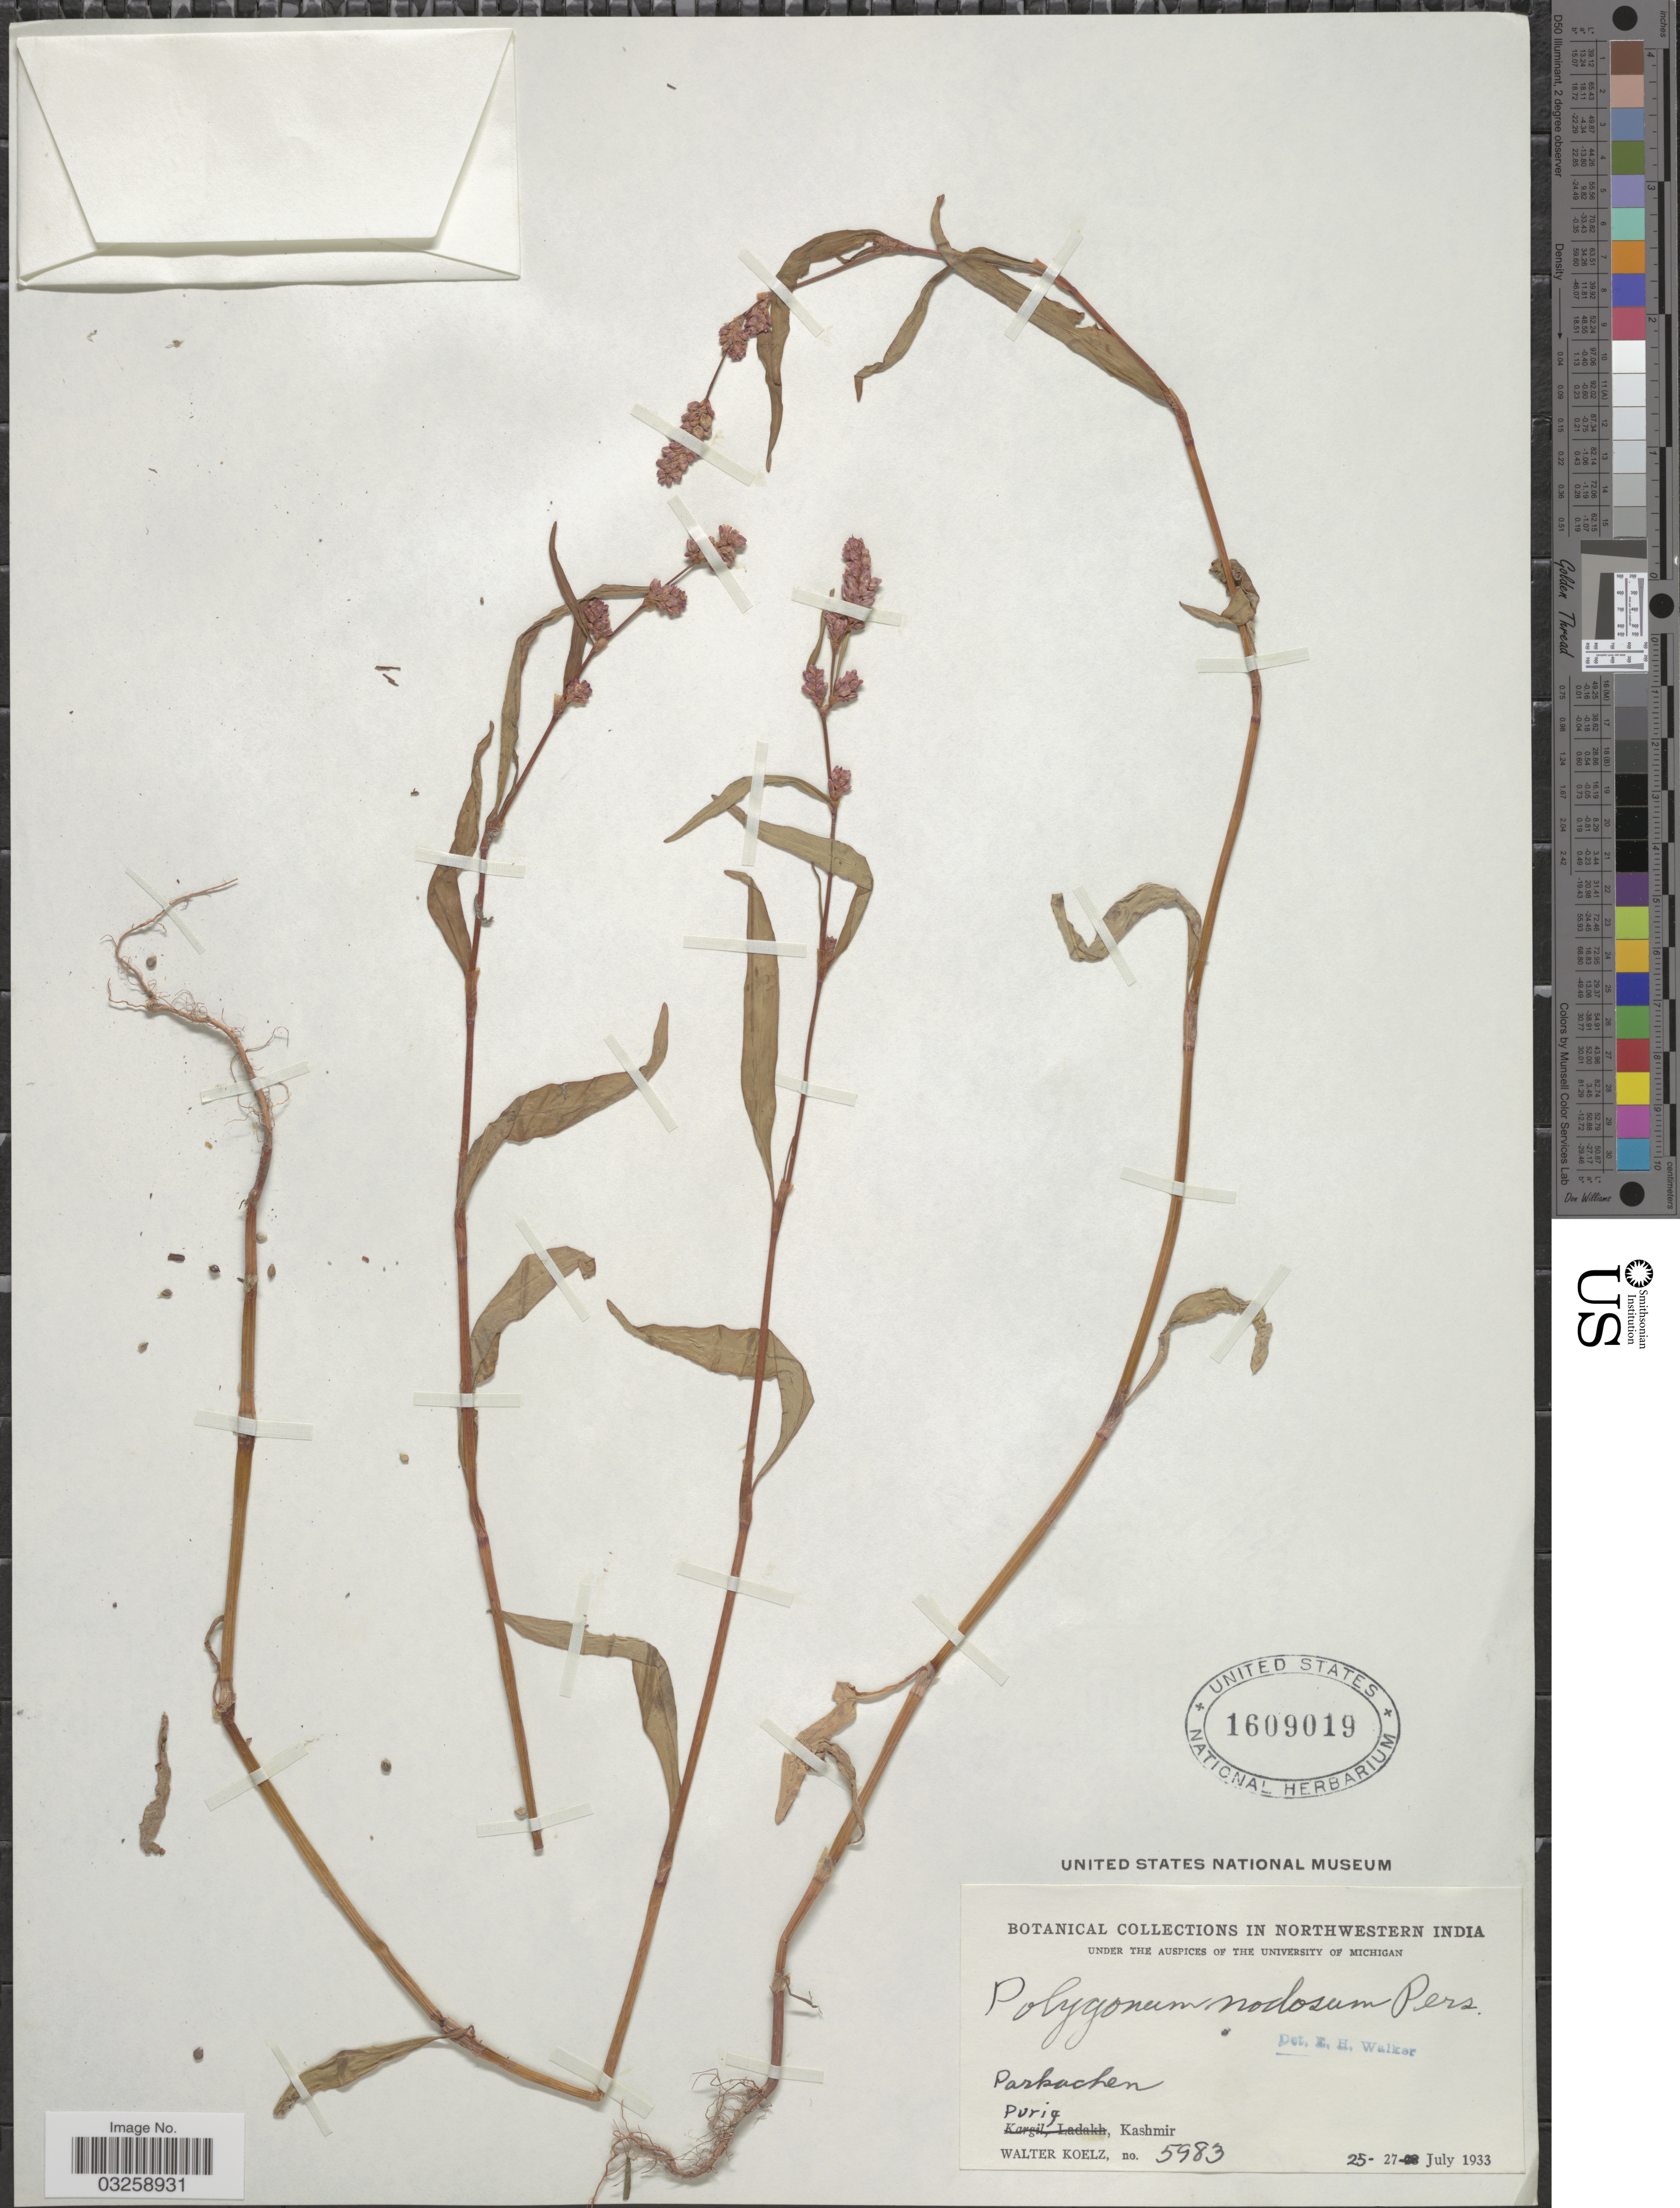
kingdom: Plantae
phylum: Tracheophyta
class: Magnoliopsida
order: Caryophyllales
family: Polygonaceae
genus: Polygonum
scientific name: Polygonum nodosum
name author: Pers.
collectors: W. N. Koelz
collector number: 5983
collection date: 1933-07-25/1933-07-27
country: India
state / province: Jammu and Kashmir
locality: Northwestern India. Parkachen, Purig, Kashmir.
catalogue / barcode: US 1609019